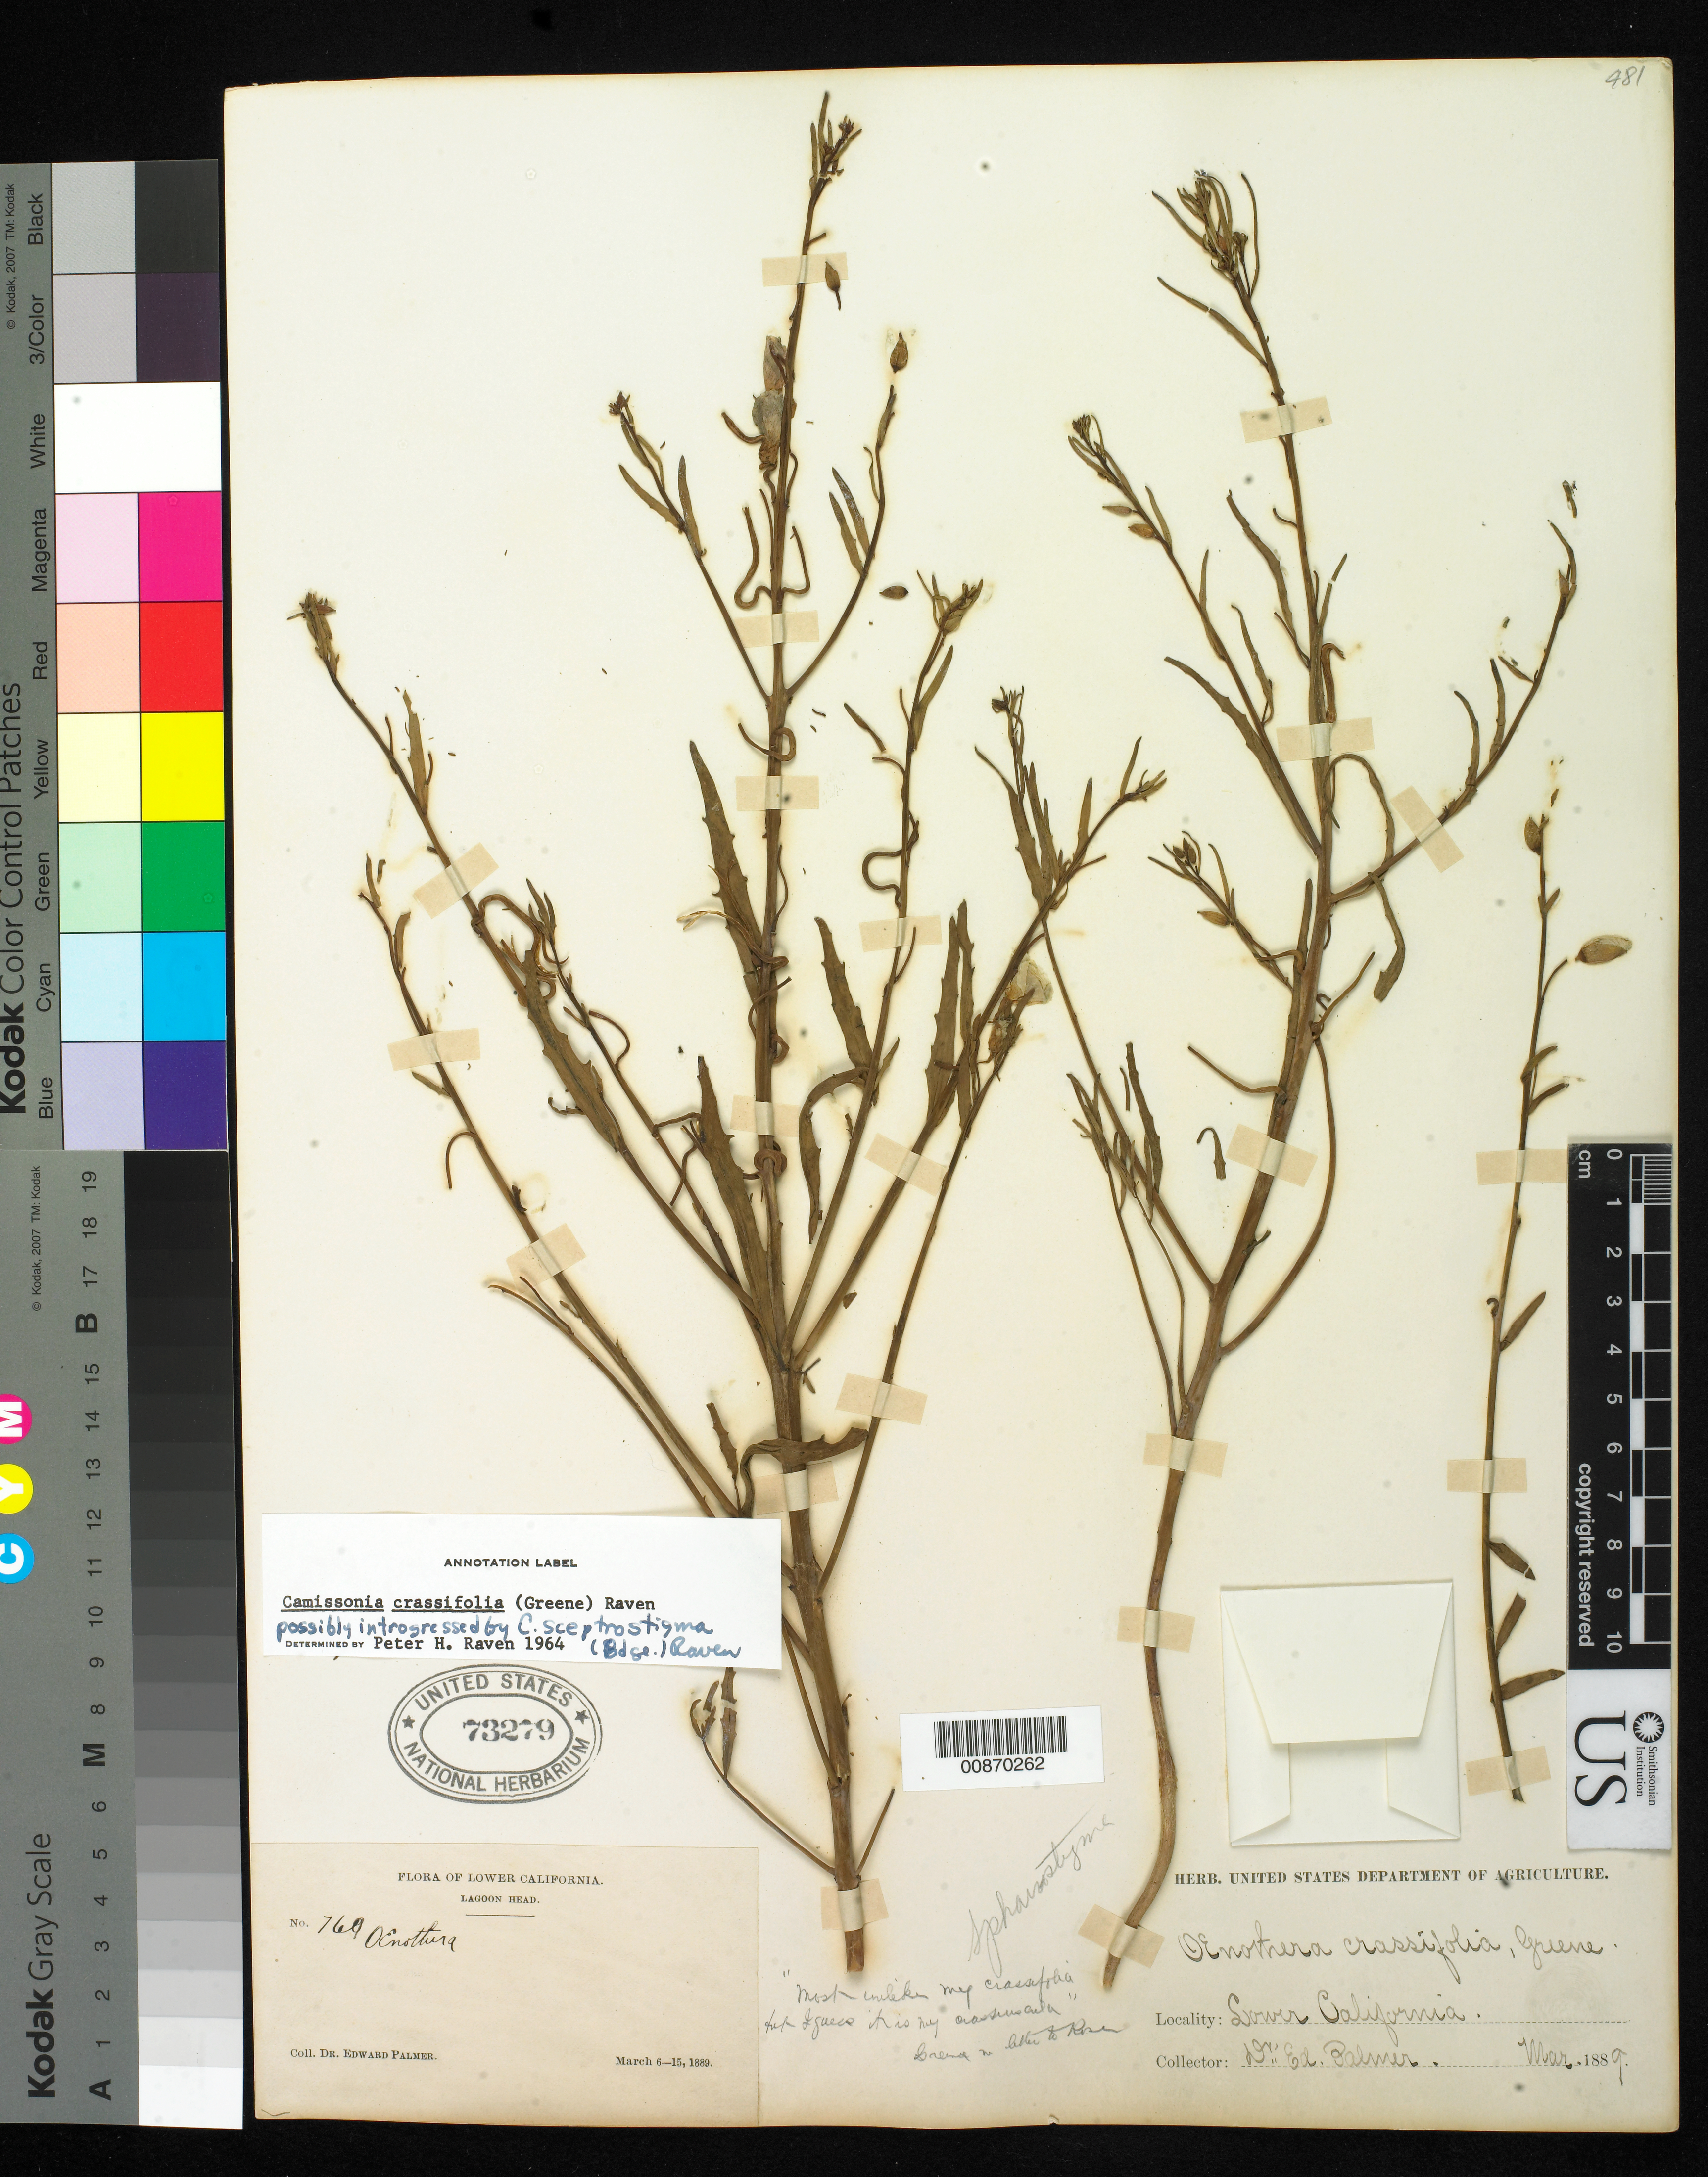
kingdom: Plantae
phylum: Tracheophyta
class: Magnoliopsida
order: Myrtales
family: Onagraceae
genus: Eulobus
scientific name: Eulobus crassifolius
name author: (Greene) W.L. Wagner & Hoch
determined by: Wagner, W. L., (BOT), Smithsonian Institution - National Museum of Natural History (UNITED STATES)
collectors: E. Palmer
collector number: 769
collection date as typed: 06 Mar 1889 to 15 Mar 1889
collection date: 1889-03-06/1889-03-15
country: Mexico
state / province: Baja California Norte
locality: Lower California, Lagoon Head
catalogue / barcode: US 73279